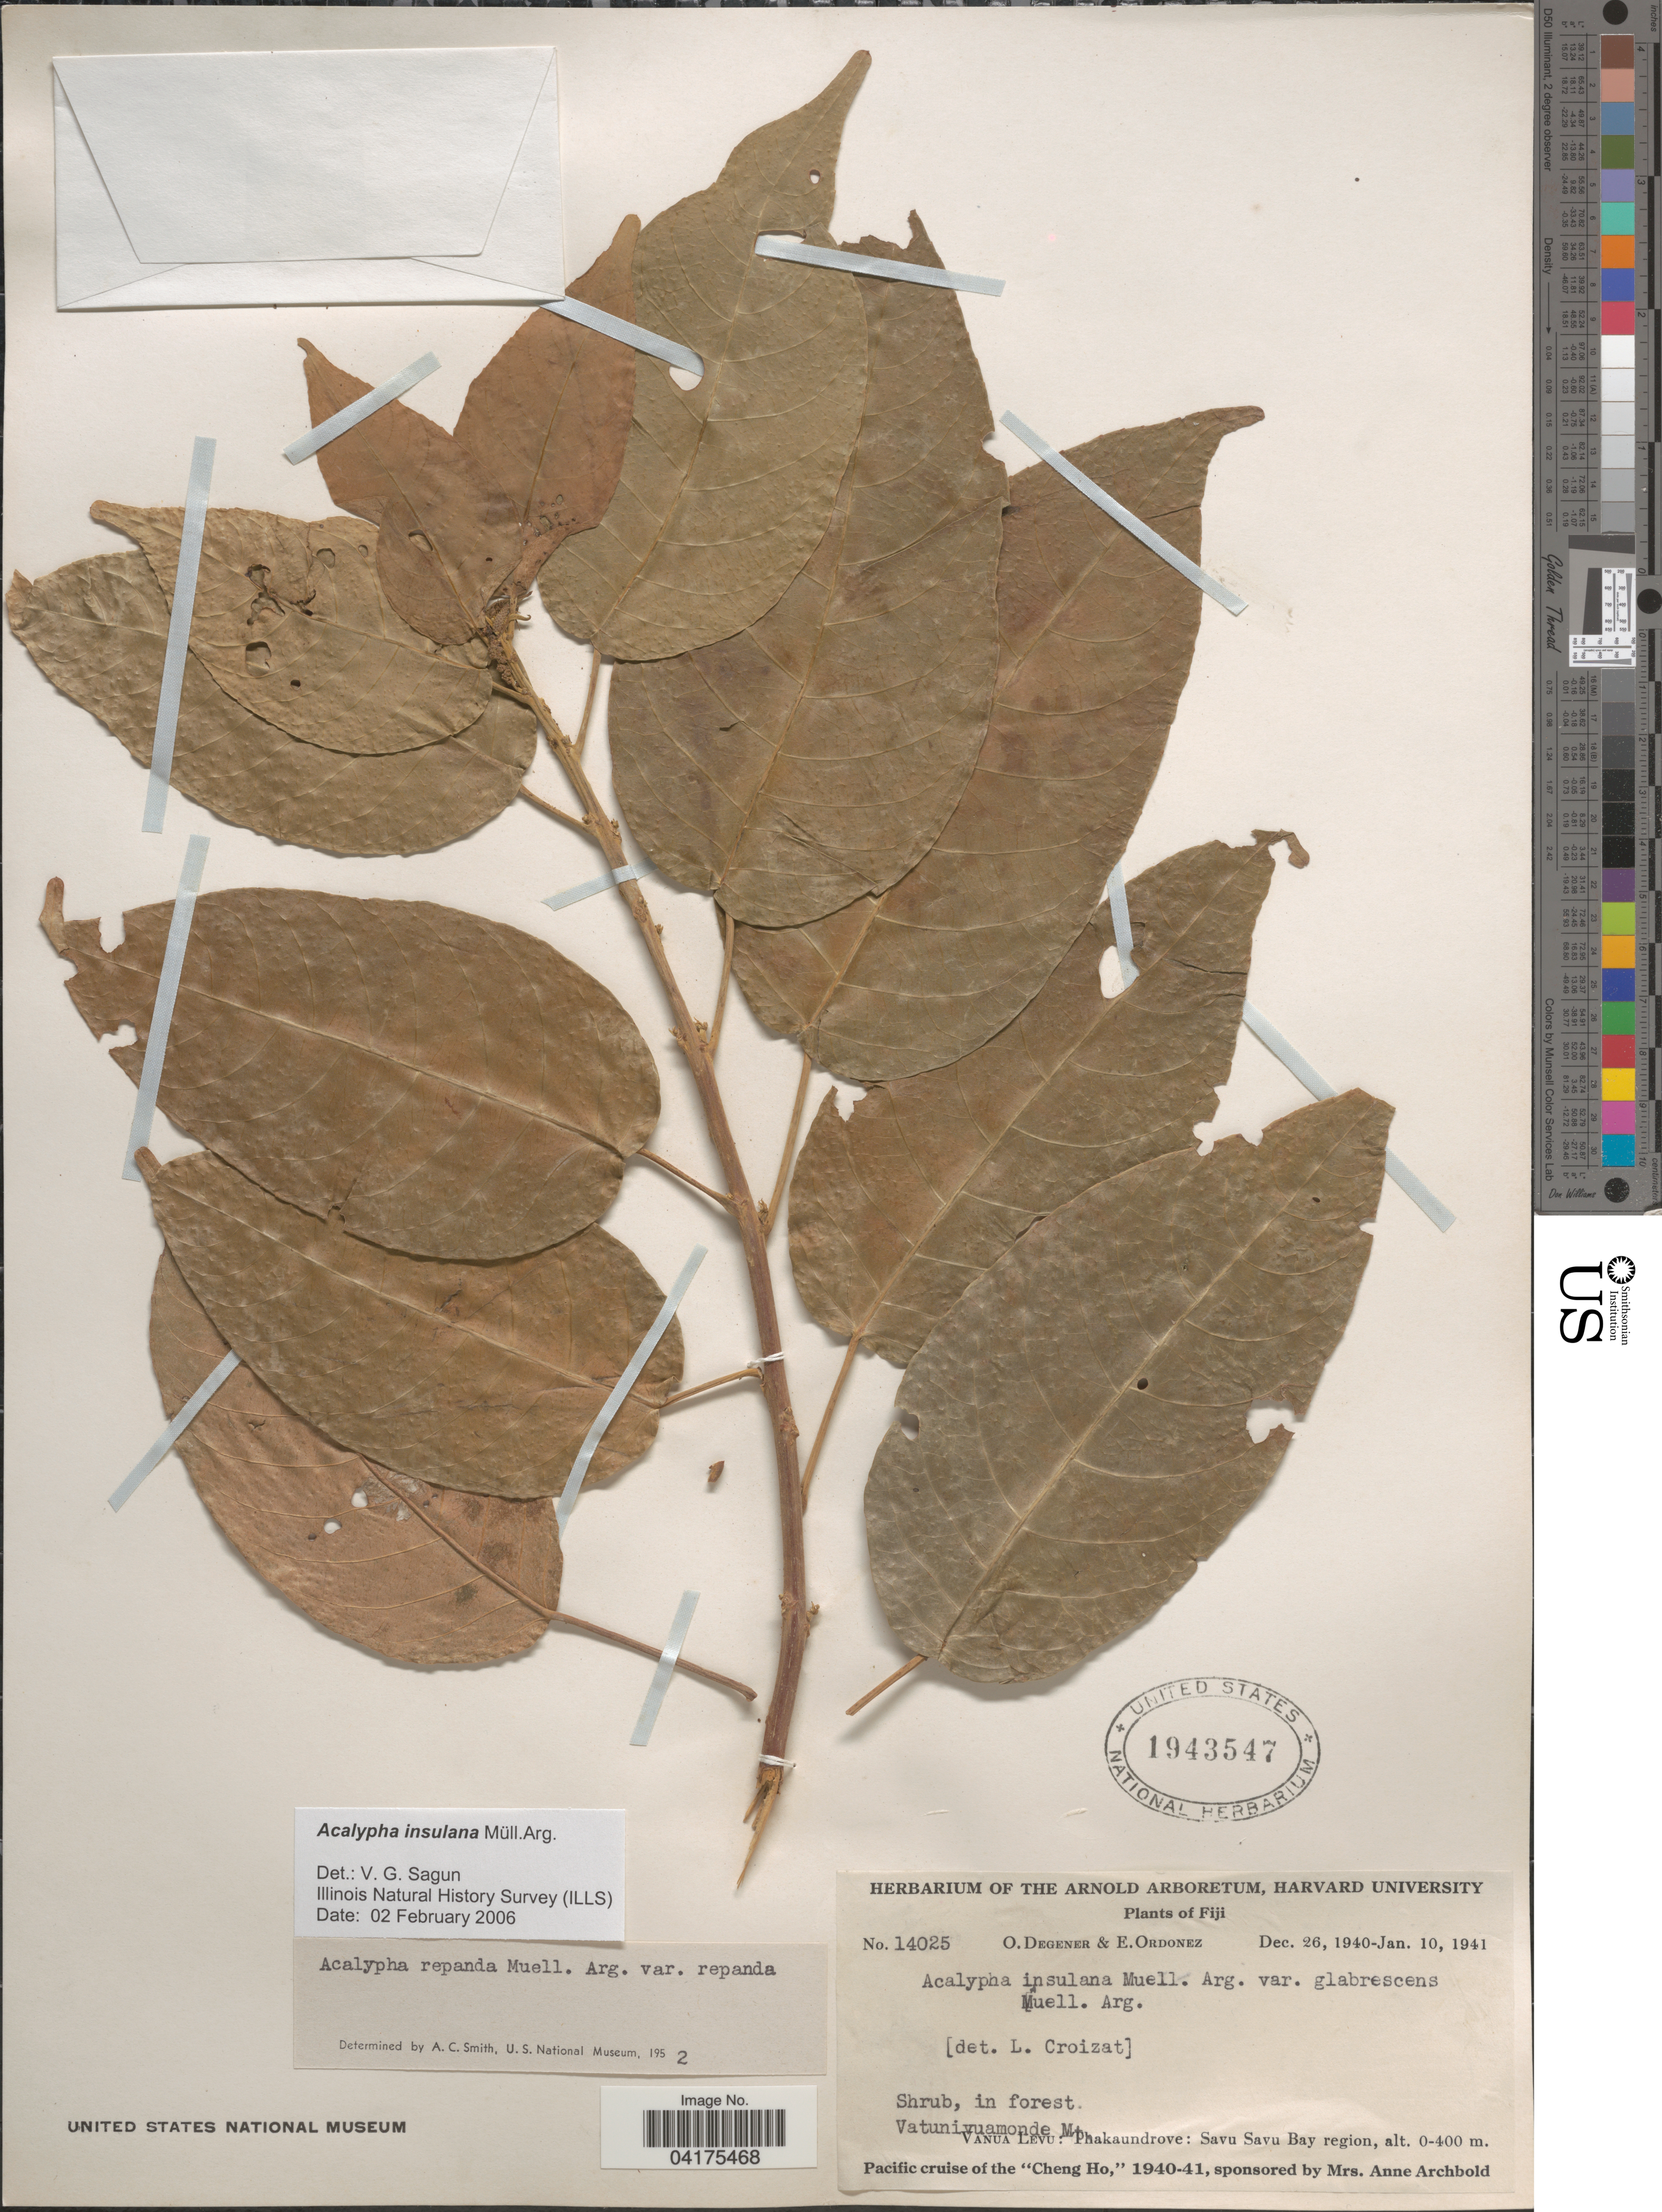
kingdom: Plantae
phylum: Tracheophyta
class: Magnoliopsida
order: Malpighiales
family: Euphorbiaceae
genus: Acalypha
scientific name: Acalypha insulana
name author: Müll. Arg.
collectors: O. Degener & E. Ordonez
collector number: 14025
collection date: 1940-12-26/1941-01-10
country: Fiji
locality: Vatunivuamonte Mt. Vanua Levu: Phakaundrove: Savu Savu Bay region. Pacific cruise of the "Cheng Ho", 1940-41.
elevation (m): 0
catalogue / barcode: US 1943547